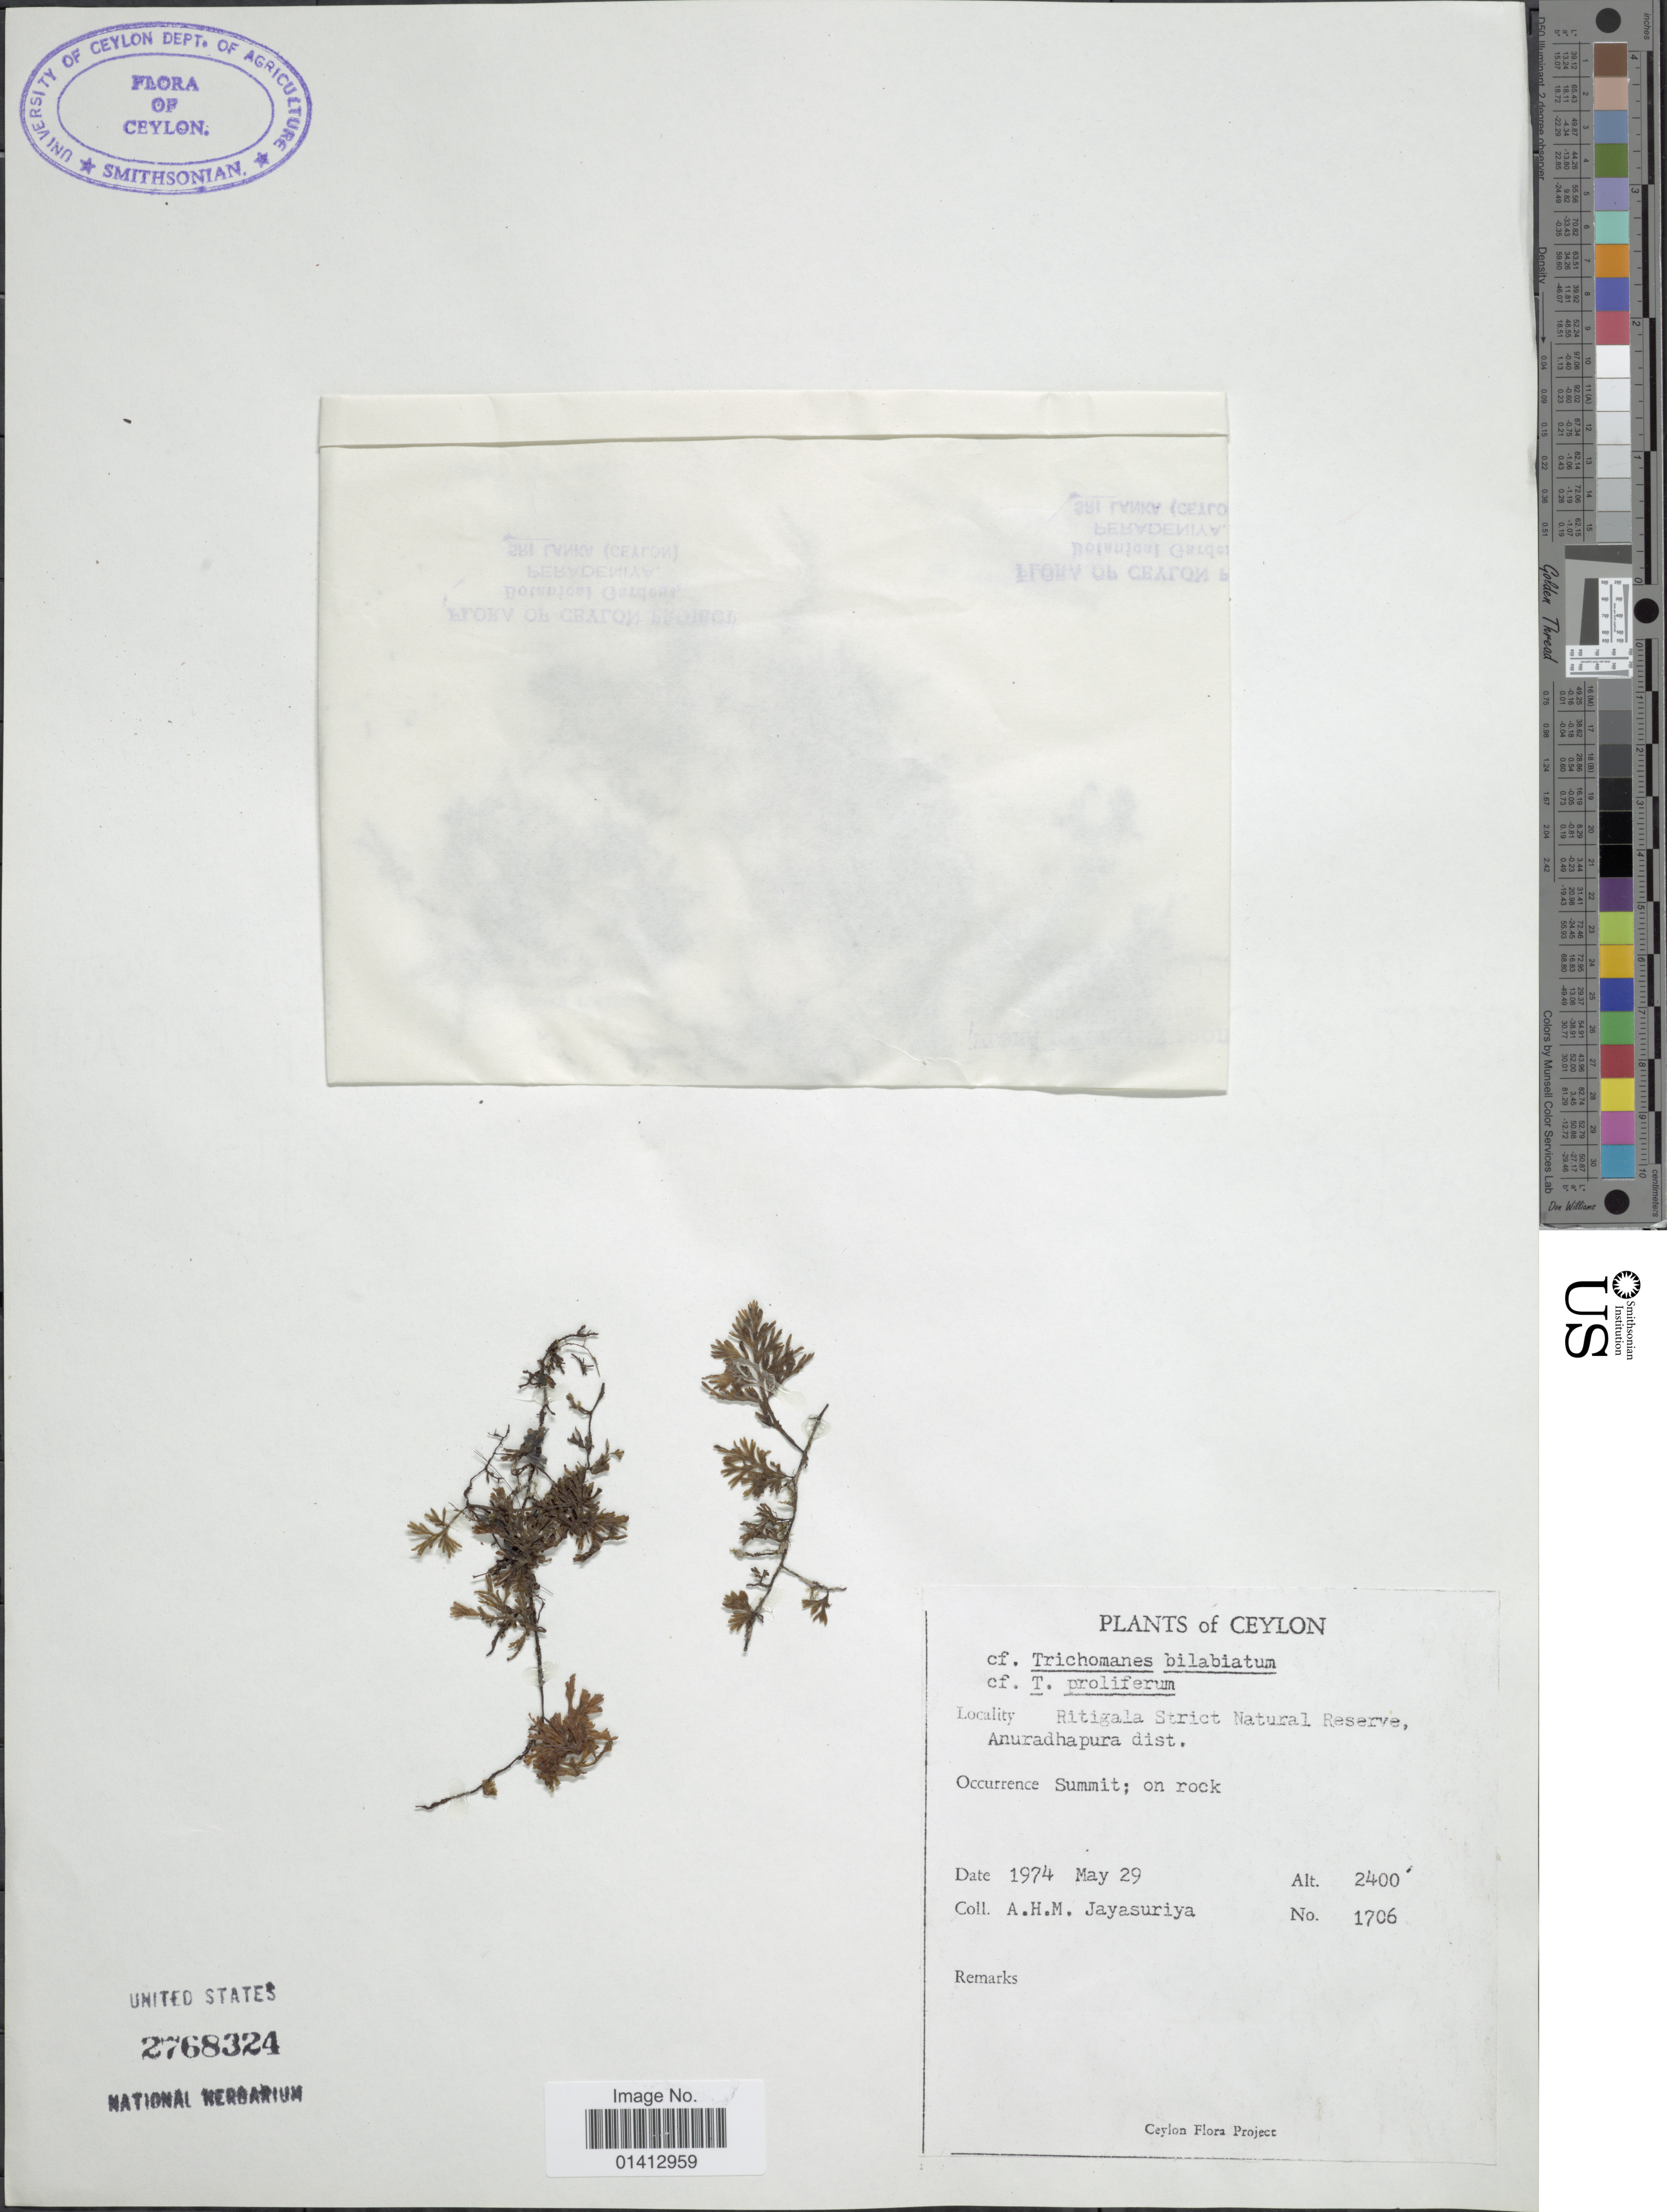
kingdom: Plantae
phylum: Tracheophyta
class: Polypodiopsida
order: Hymenophyllales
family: Hymenophyllaceae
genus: Crepidomanes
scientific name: Crepidomanes sp.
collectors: A. H. Jayasuriya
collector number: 1706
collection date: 1974-05-29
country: Sri Lanka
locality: Ceylon, Ritigala Strict Natural Reserve, Anuradhapura Dist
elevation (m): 732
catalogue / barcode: US 2768324